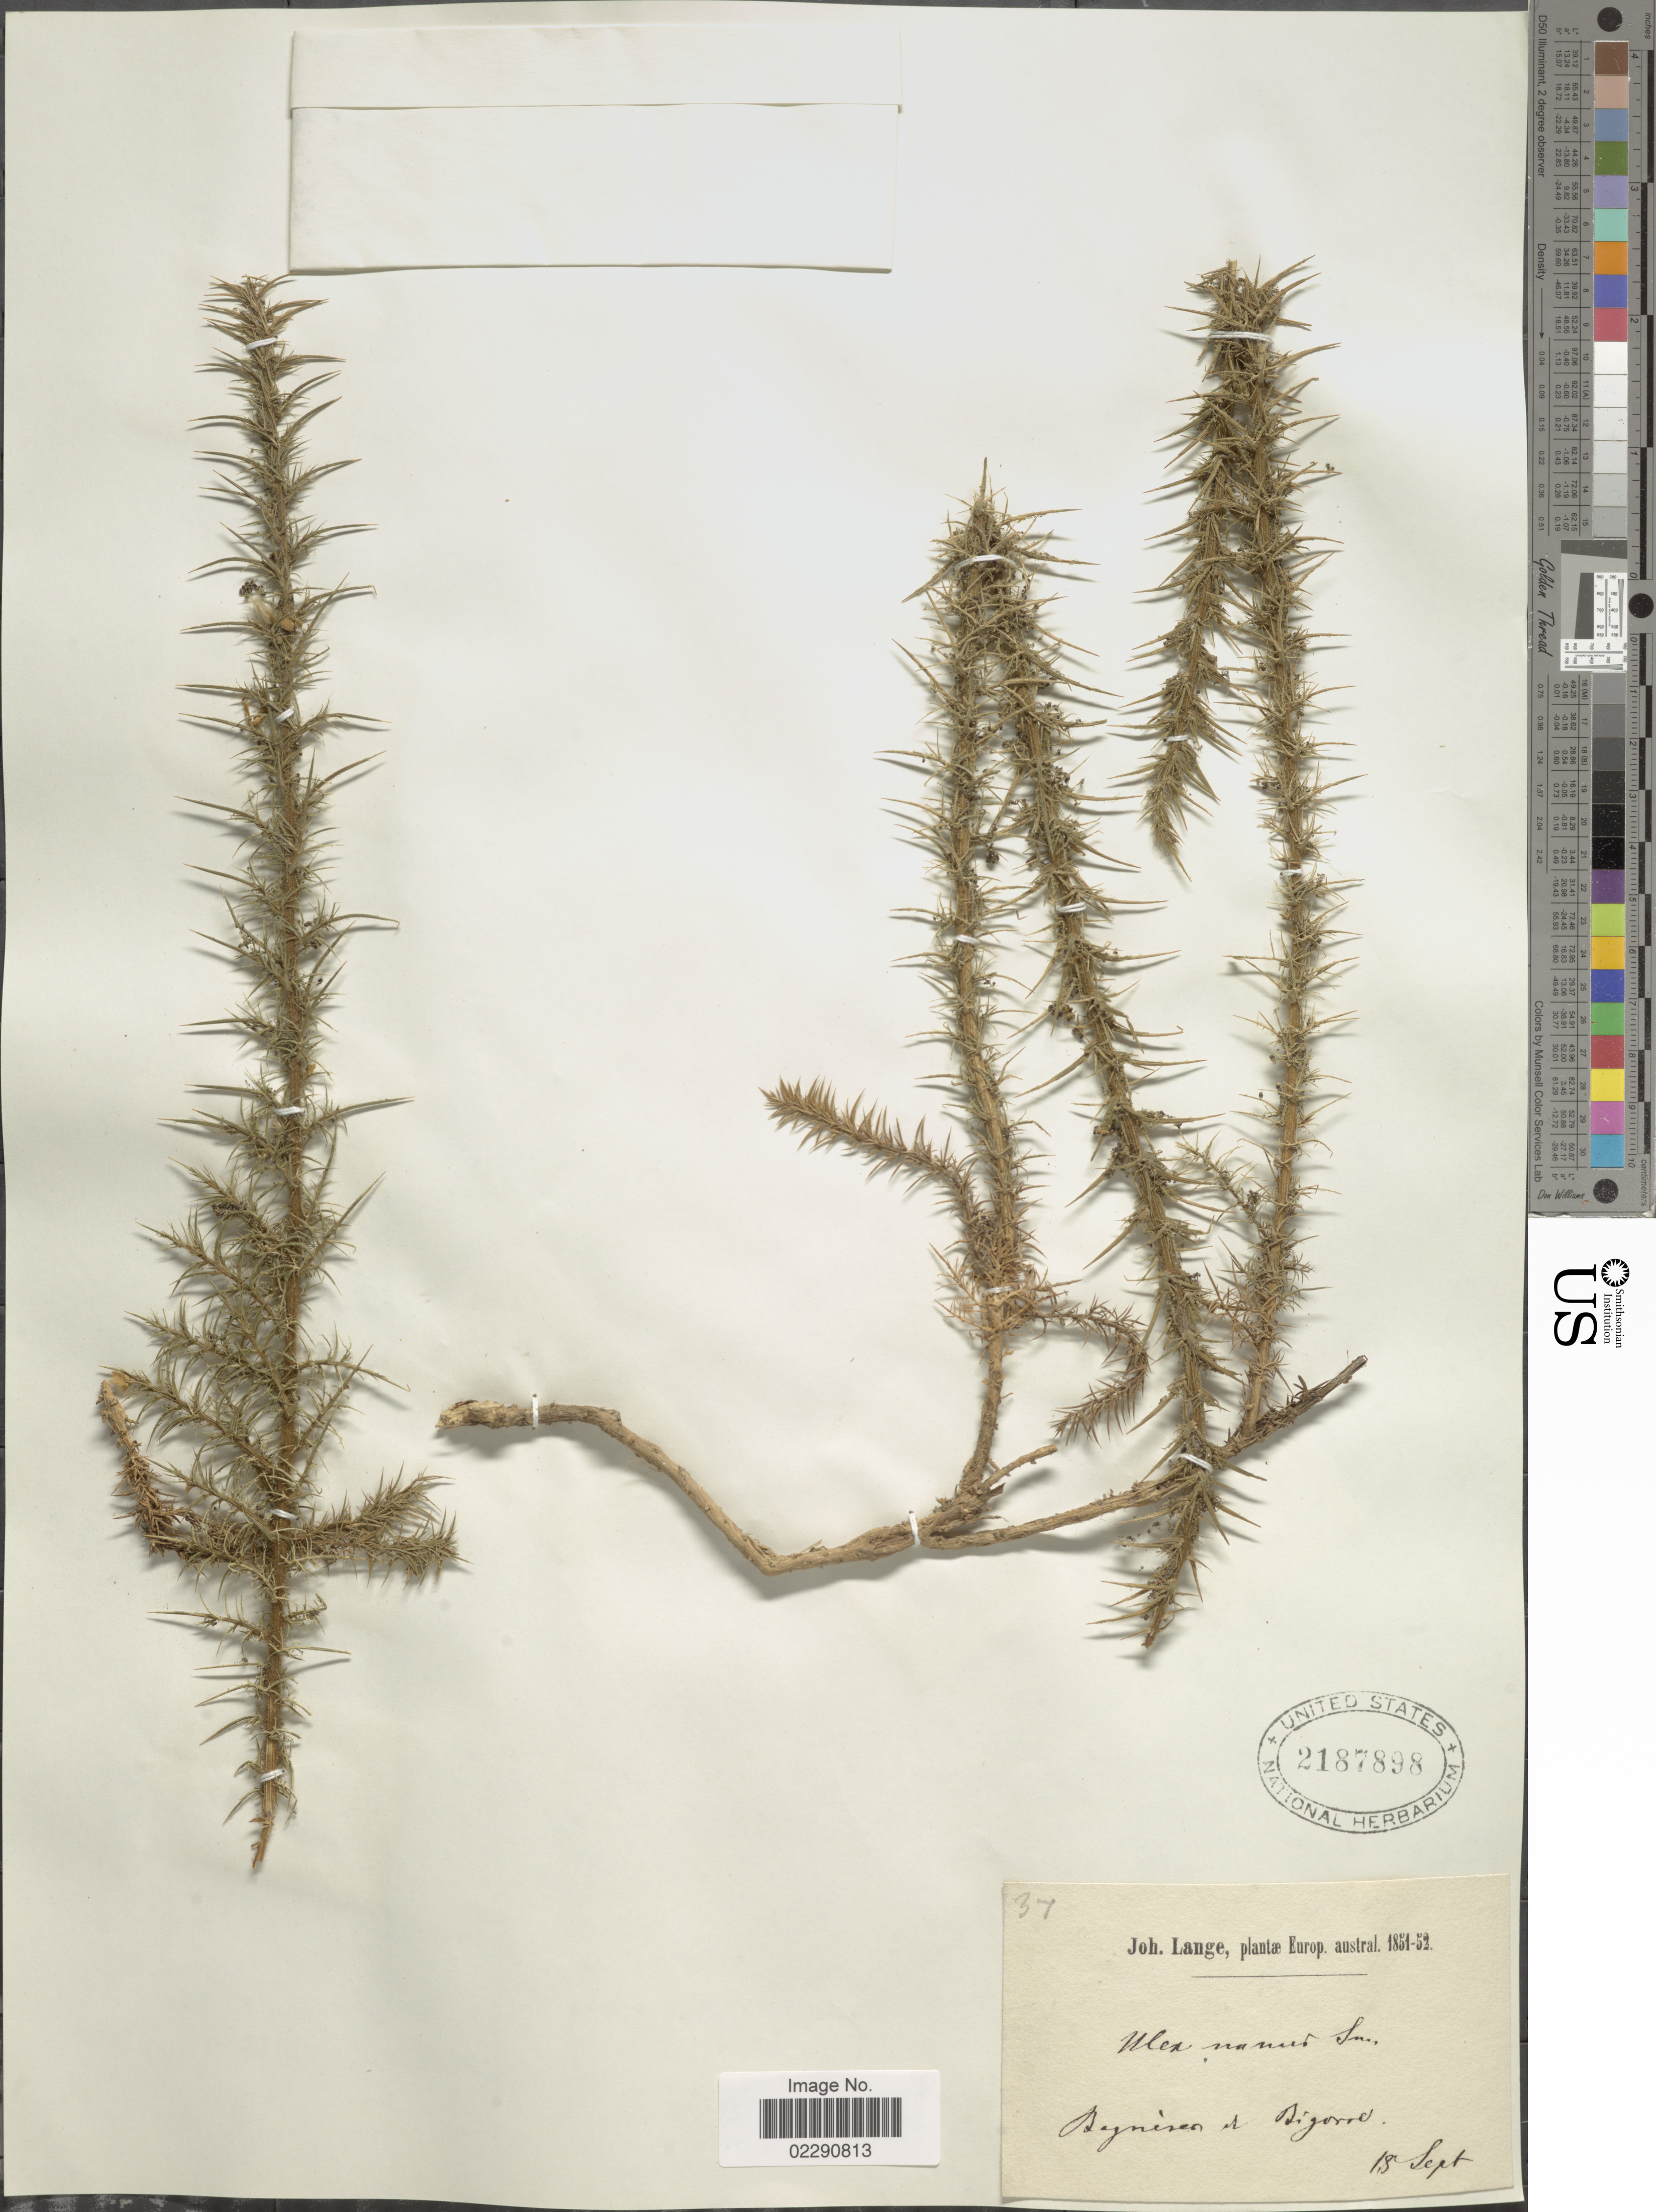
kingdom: Plantae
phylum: Tracheophyta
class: Magnoliopsida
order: Fabales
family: Fabaceae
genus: Ulex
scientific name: Ulex nanus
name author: Symons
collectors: J. M. C. Lange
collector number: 37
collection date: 1851-09-18/1852-09-18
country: France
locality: Bagnères-de-Bigorre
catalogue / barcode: US 2187898